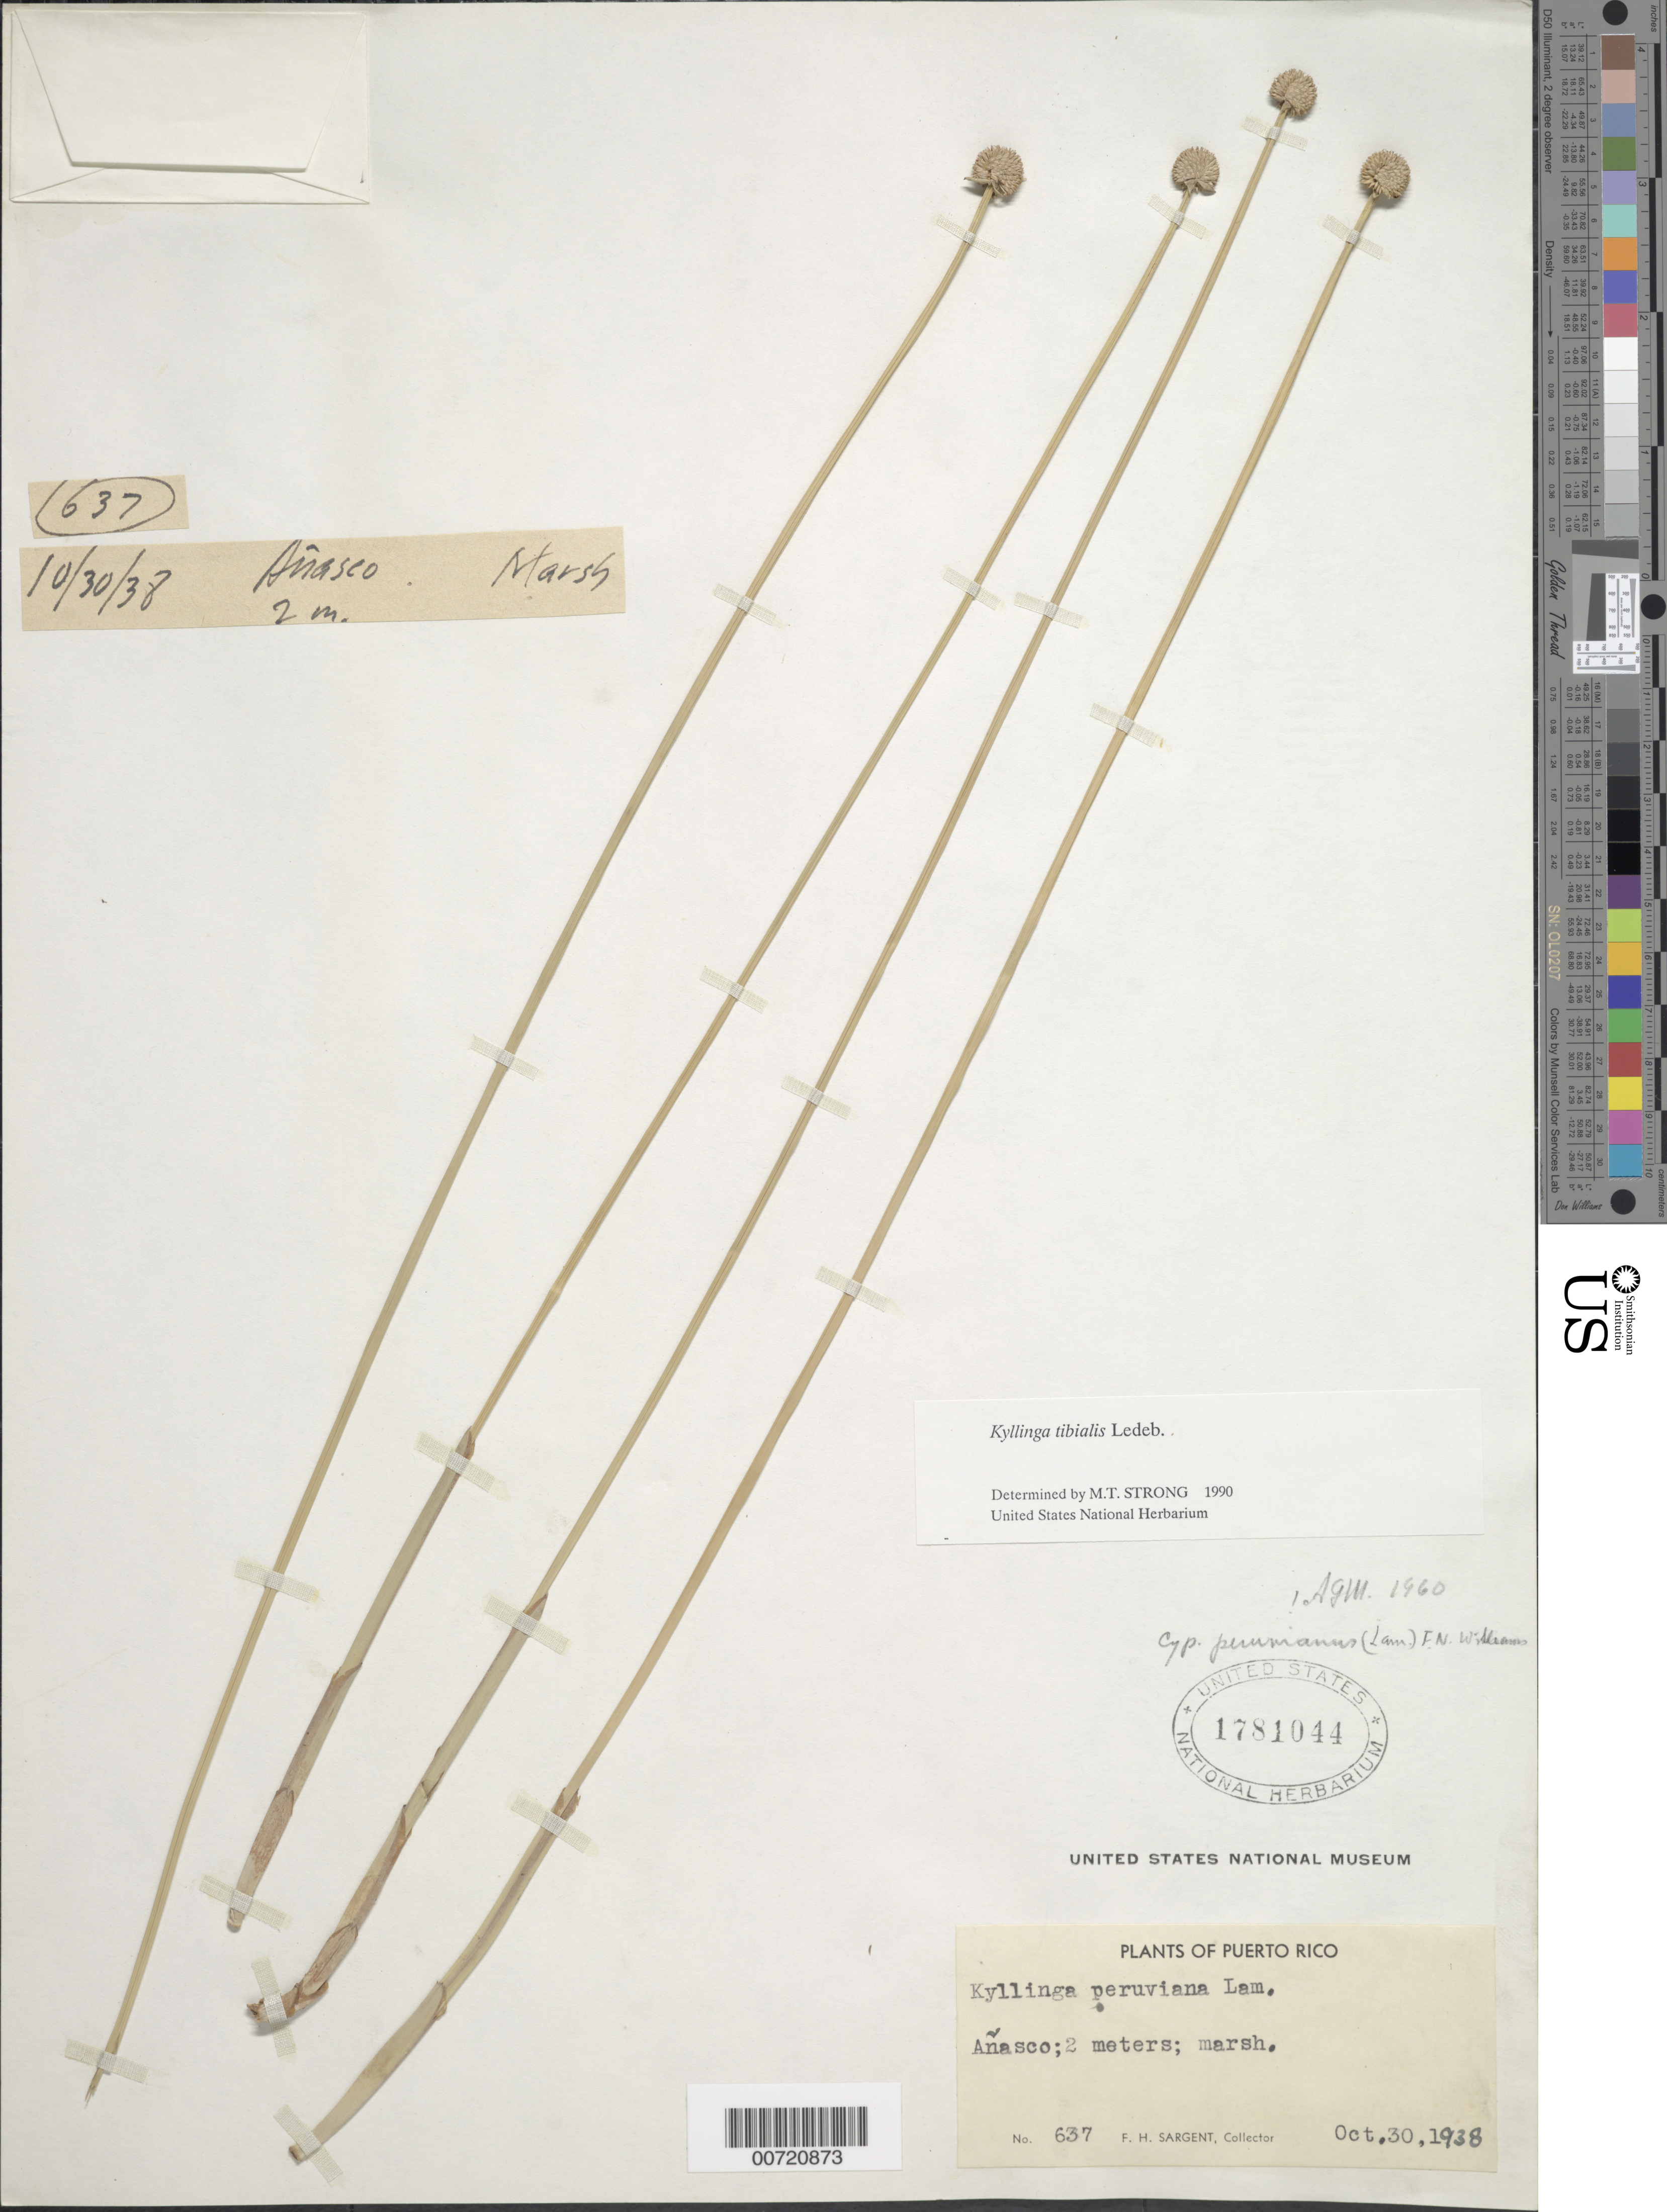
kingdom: Plantae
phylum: Tracheophyta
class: Liliopsida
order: Poales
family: Cyperaceae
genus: Cyperus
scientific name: Cyperus tibialis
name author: (Poit. ex Ledeb.) Govaerts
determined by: Strong, Mark T., (BOT), Smithsonian Institution - National Museum of Natural History (UNITED STATES)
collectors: F. H. Sargent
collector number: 637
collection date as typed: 30 Oct 1938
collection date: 1938-10-30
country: Puerto Rico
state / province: Añasco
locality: Añasco.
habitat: Marsh.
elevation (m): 2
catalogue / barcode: US 1781044